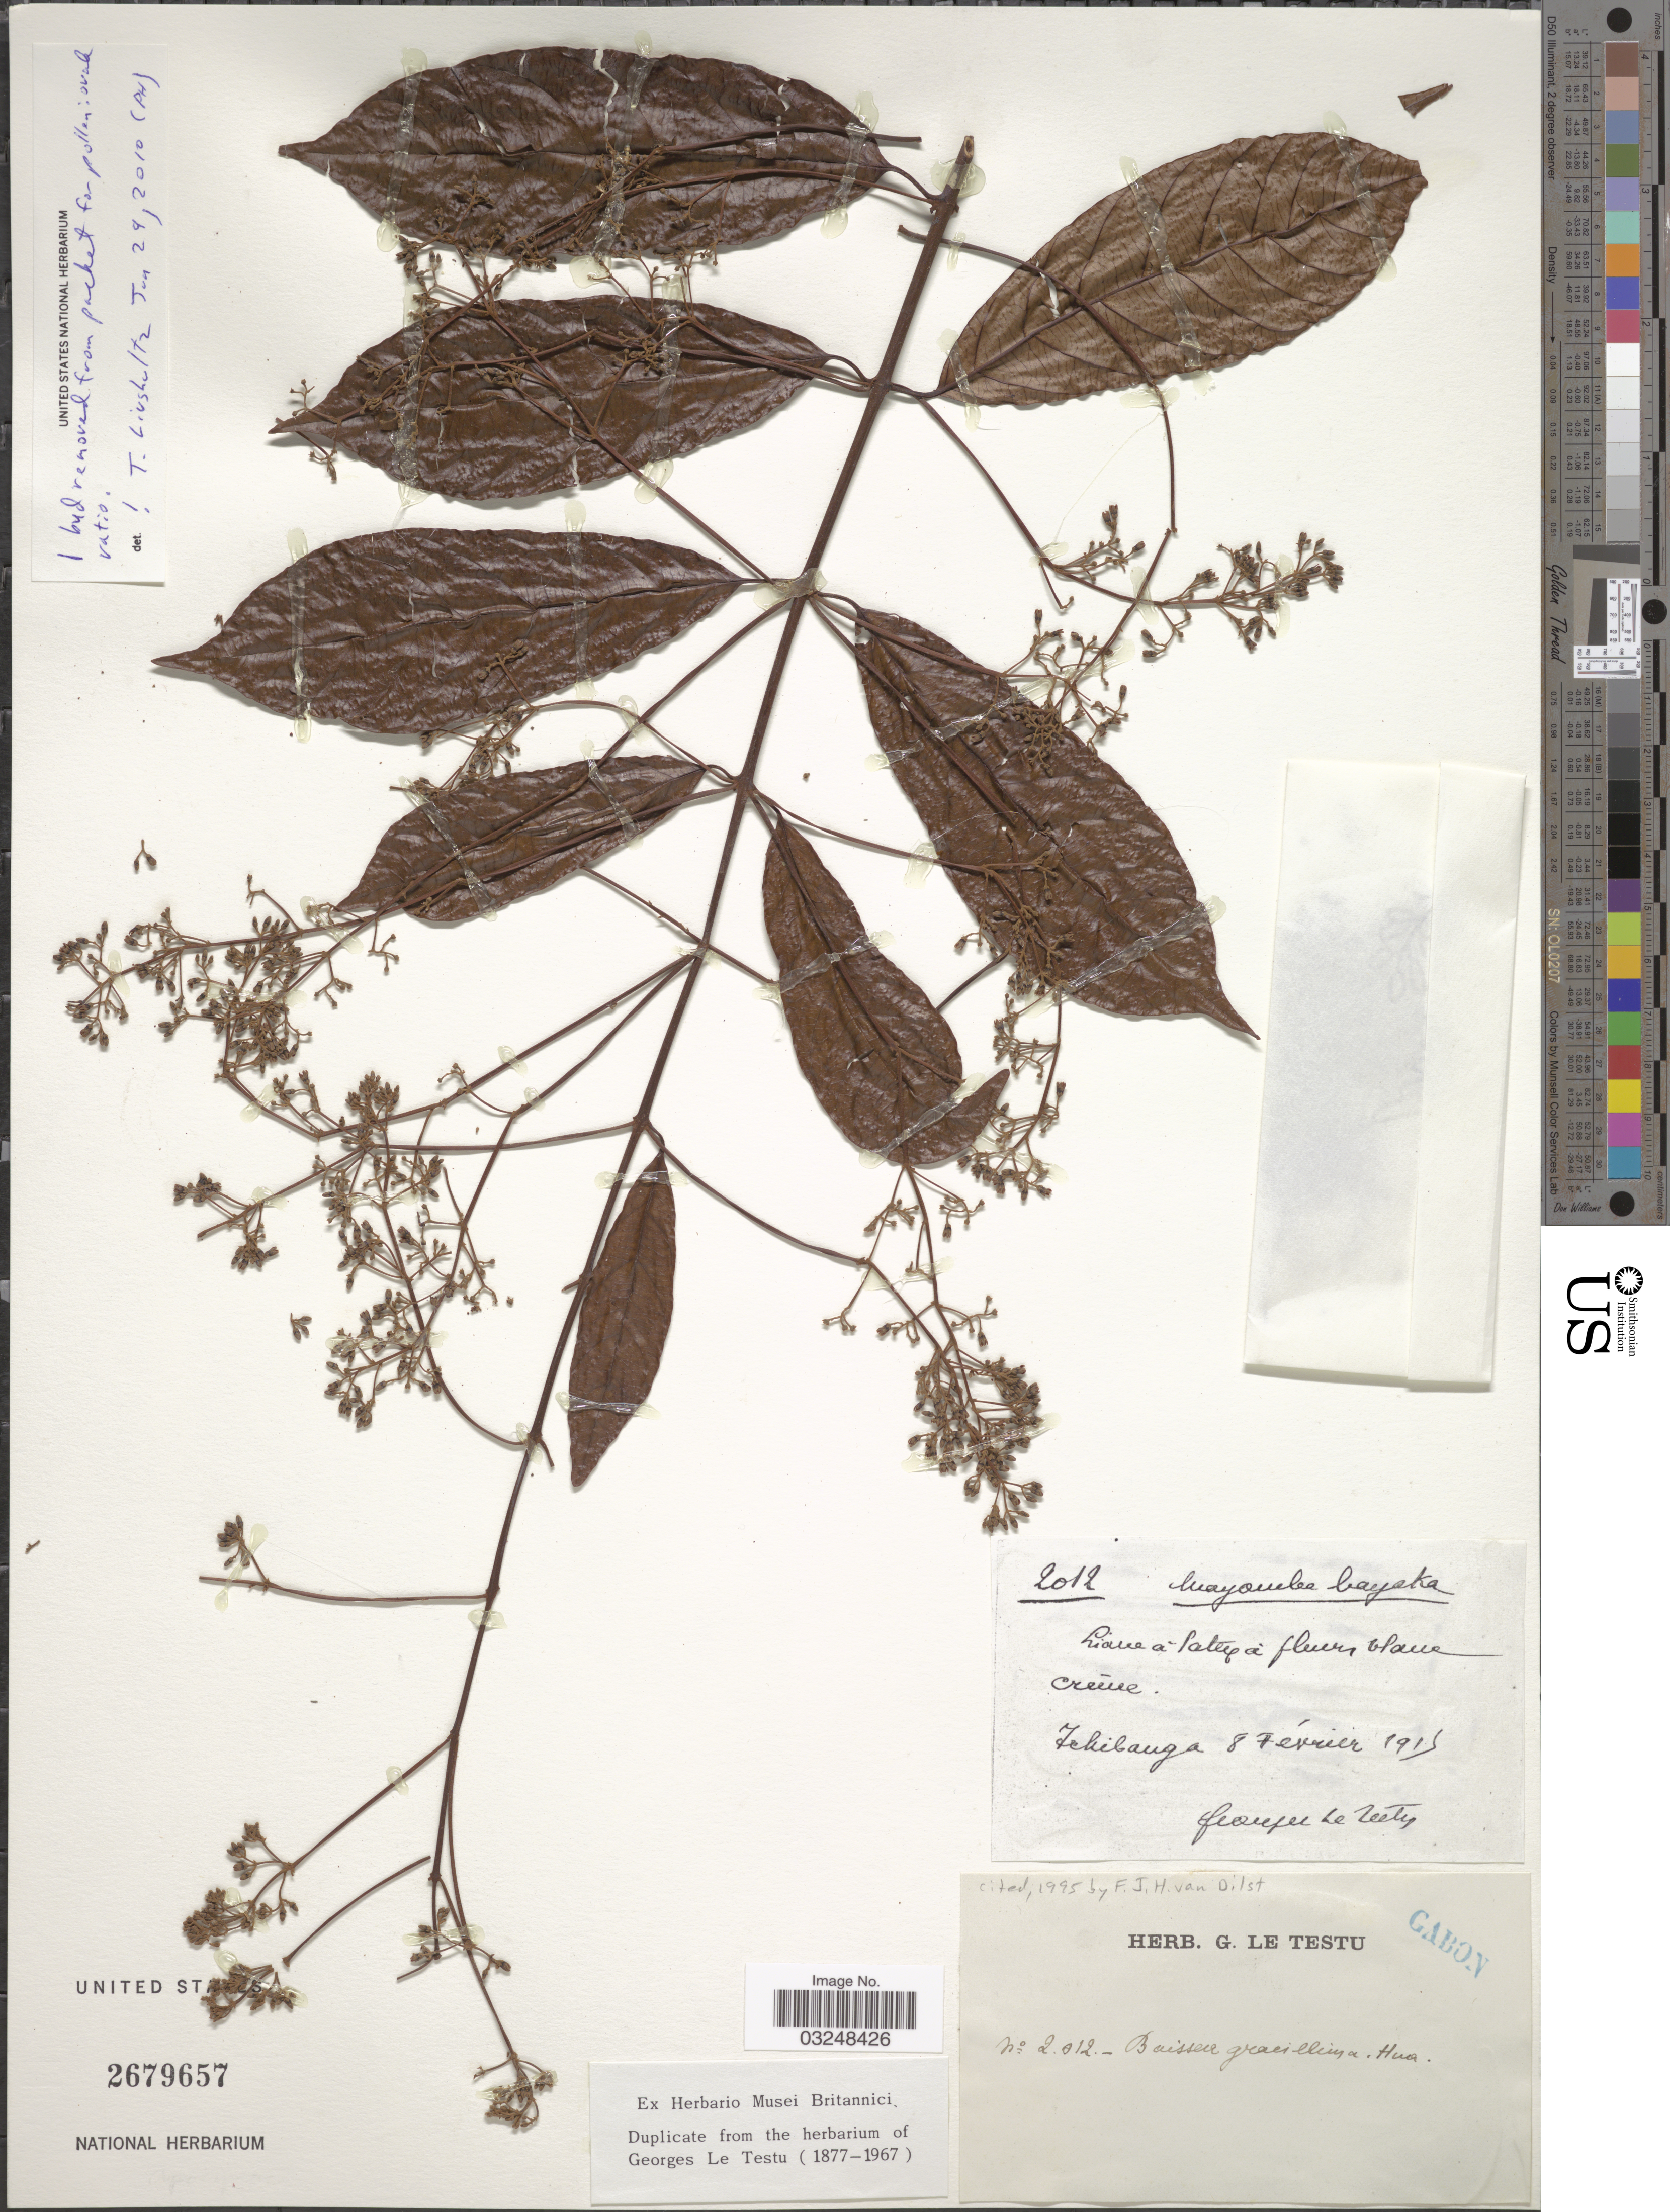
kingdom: Plantae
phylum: Tracheophyta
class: Magnoliopsida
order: Gentianales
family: Apocynaceae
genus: Baissea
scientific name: Baissea gracillima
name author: (K. Schum.) Hua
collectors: G. Le Testu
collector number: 2012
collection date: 1915-02-08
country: Gabon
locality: Mayombe Cayaka, Tchibanga.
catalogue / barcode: US 2679657